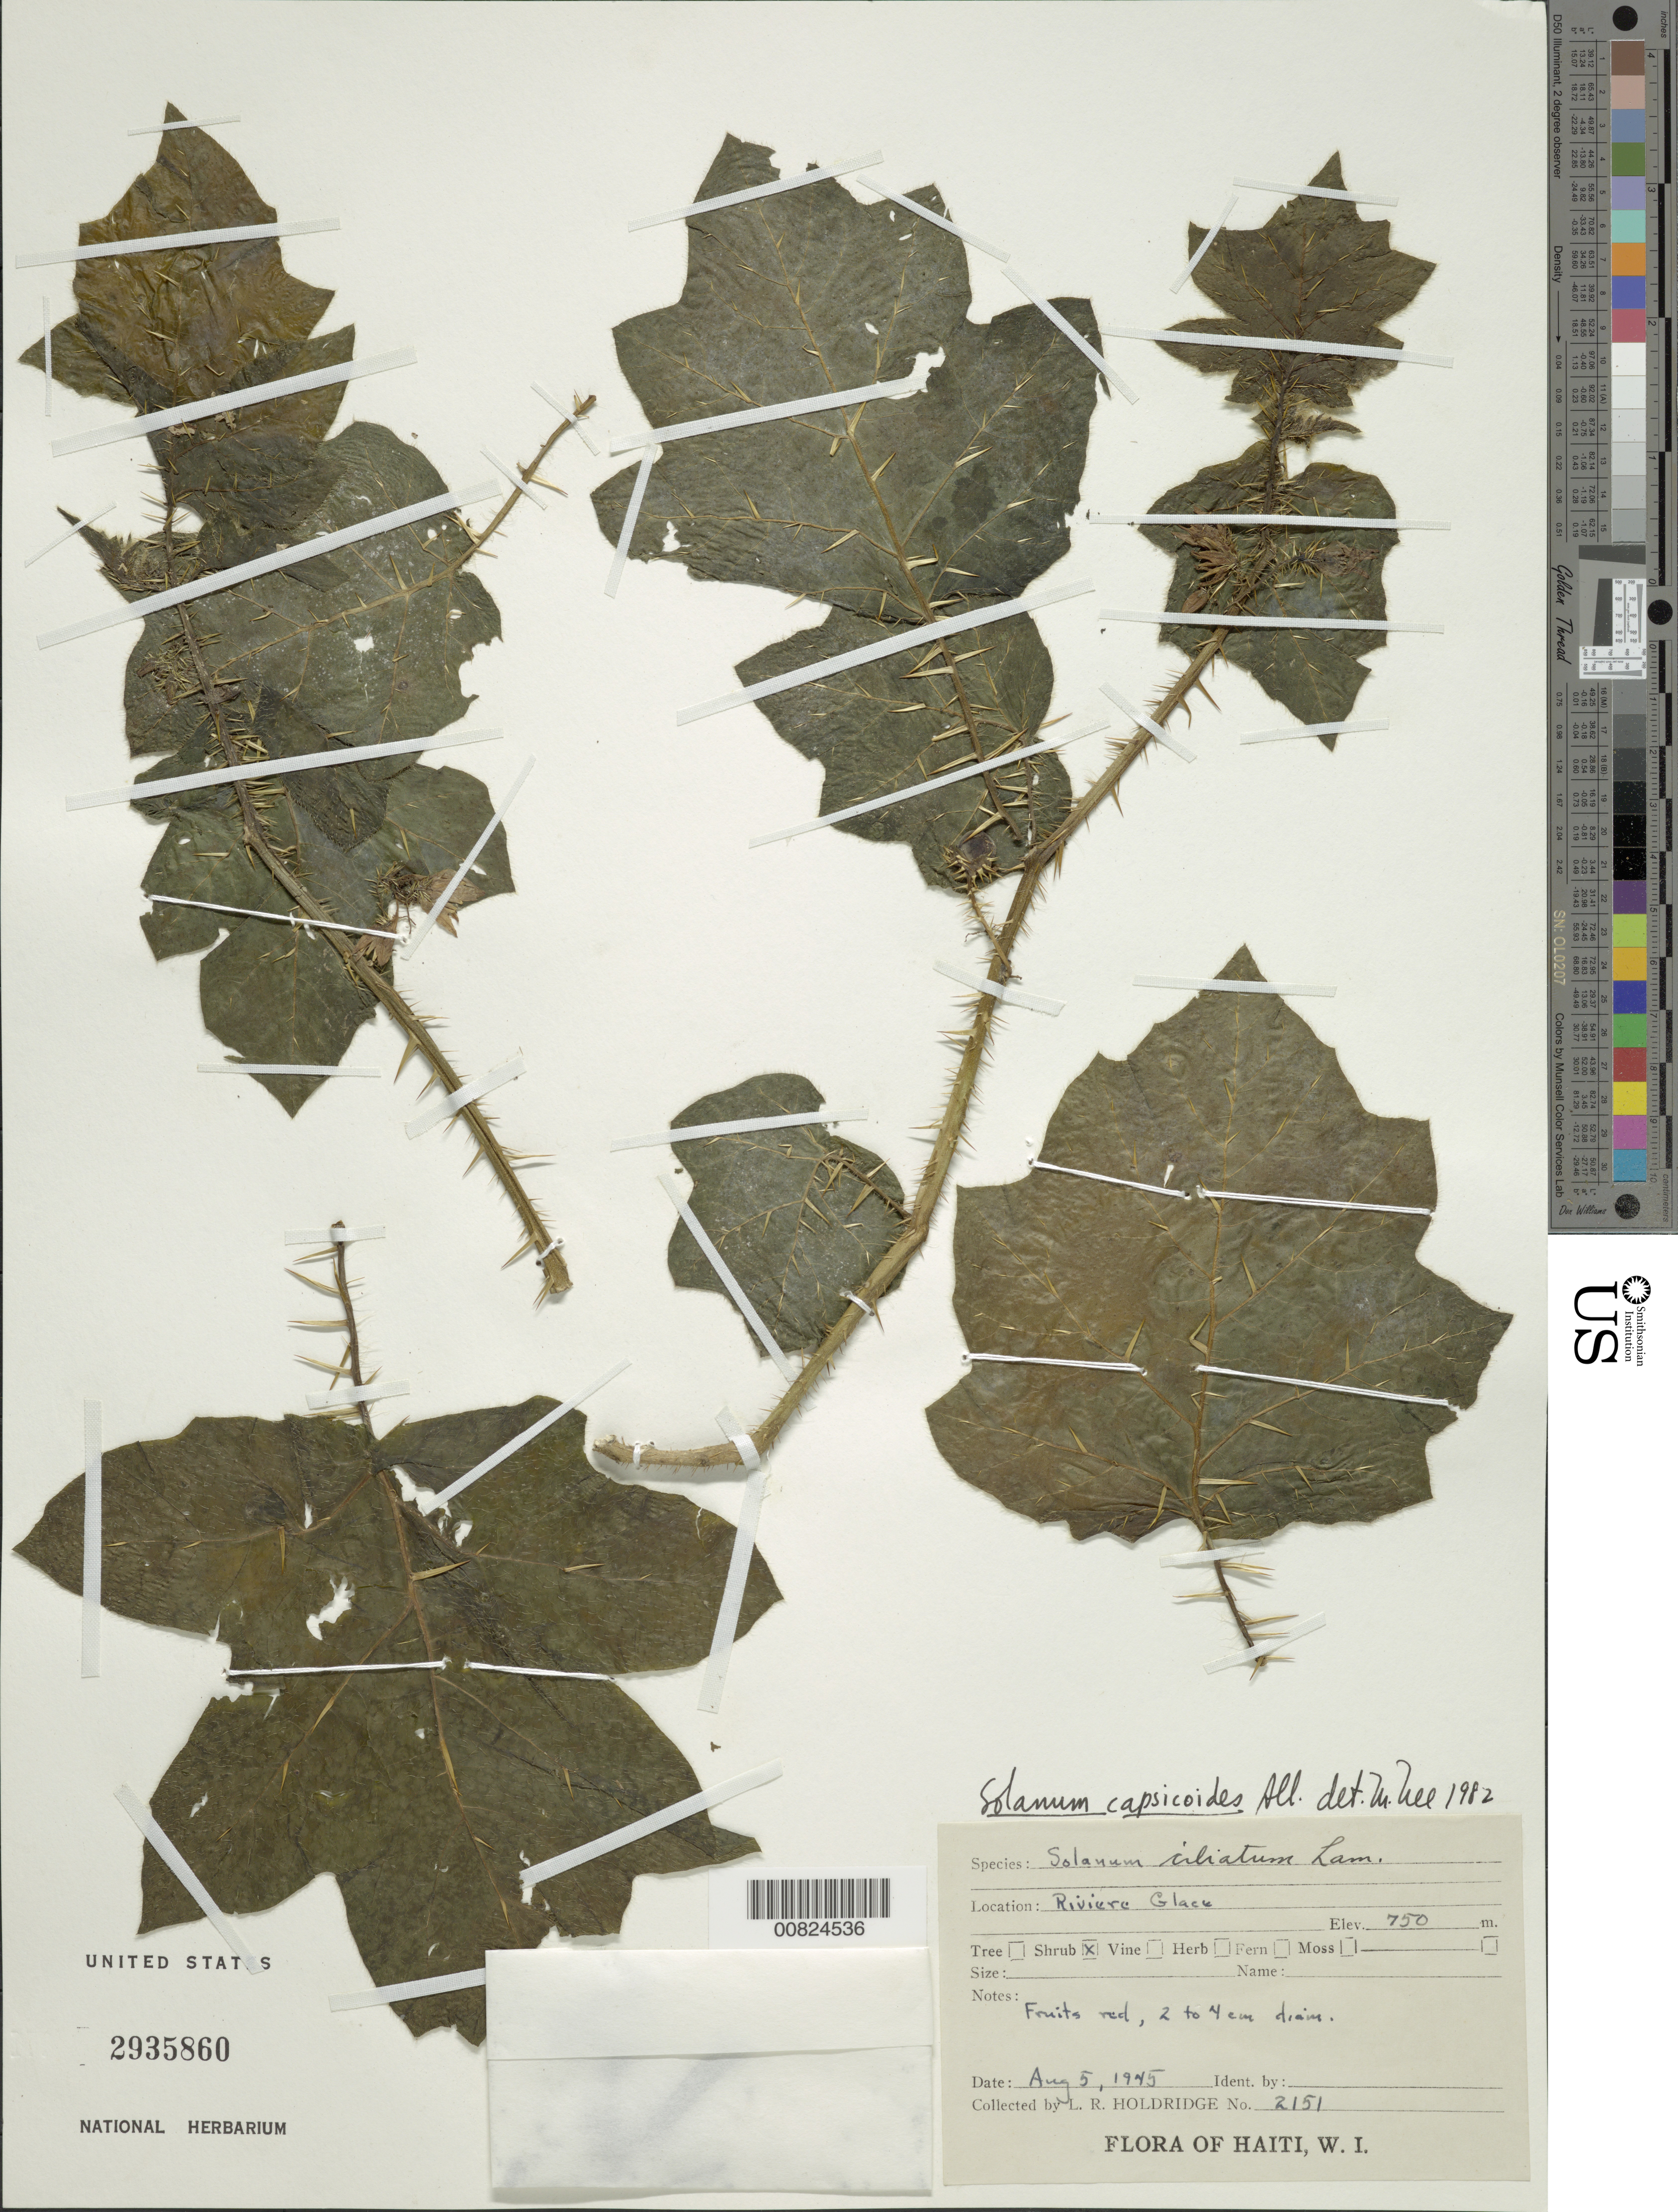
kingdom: Plantae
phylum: Tracheophyta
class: Magnoliopsida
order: Solanales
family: Solanaceae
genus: Solanum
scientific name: Solanum capsicoides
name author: All.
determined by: Nee, Michael H.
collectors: L. Holdridge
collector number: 2151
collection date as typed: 05 Aug 1945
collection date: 1945-08-05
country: Haiti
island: Hispaniola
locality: Riviere Glace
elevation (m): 750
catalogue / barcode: US 2935860